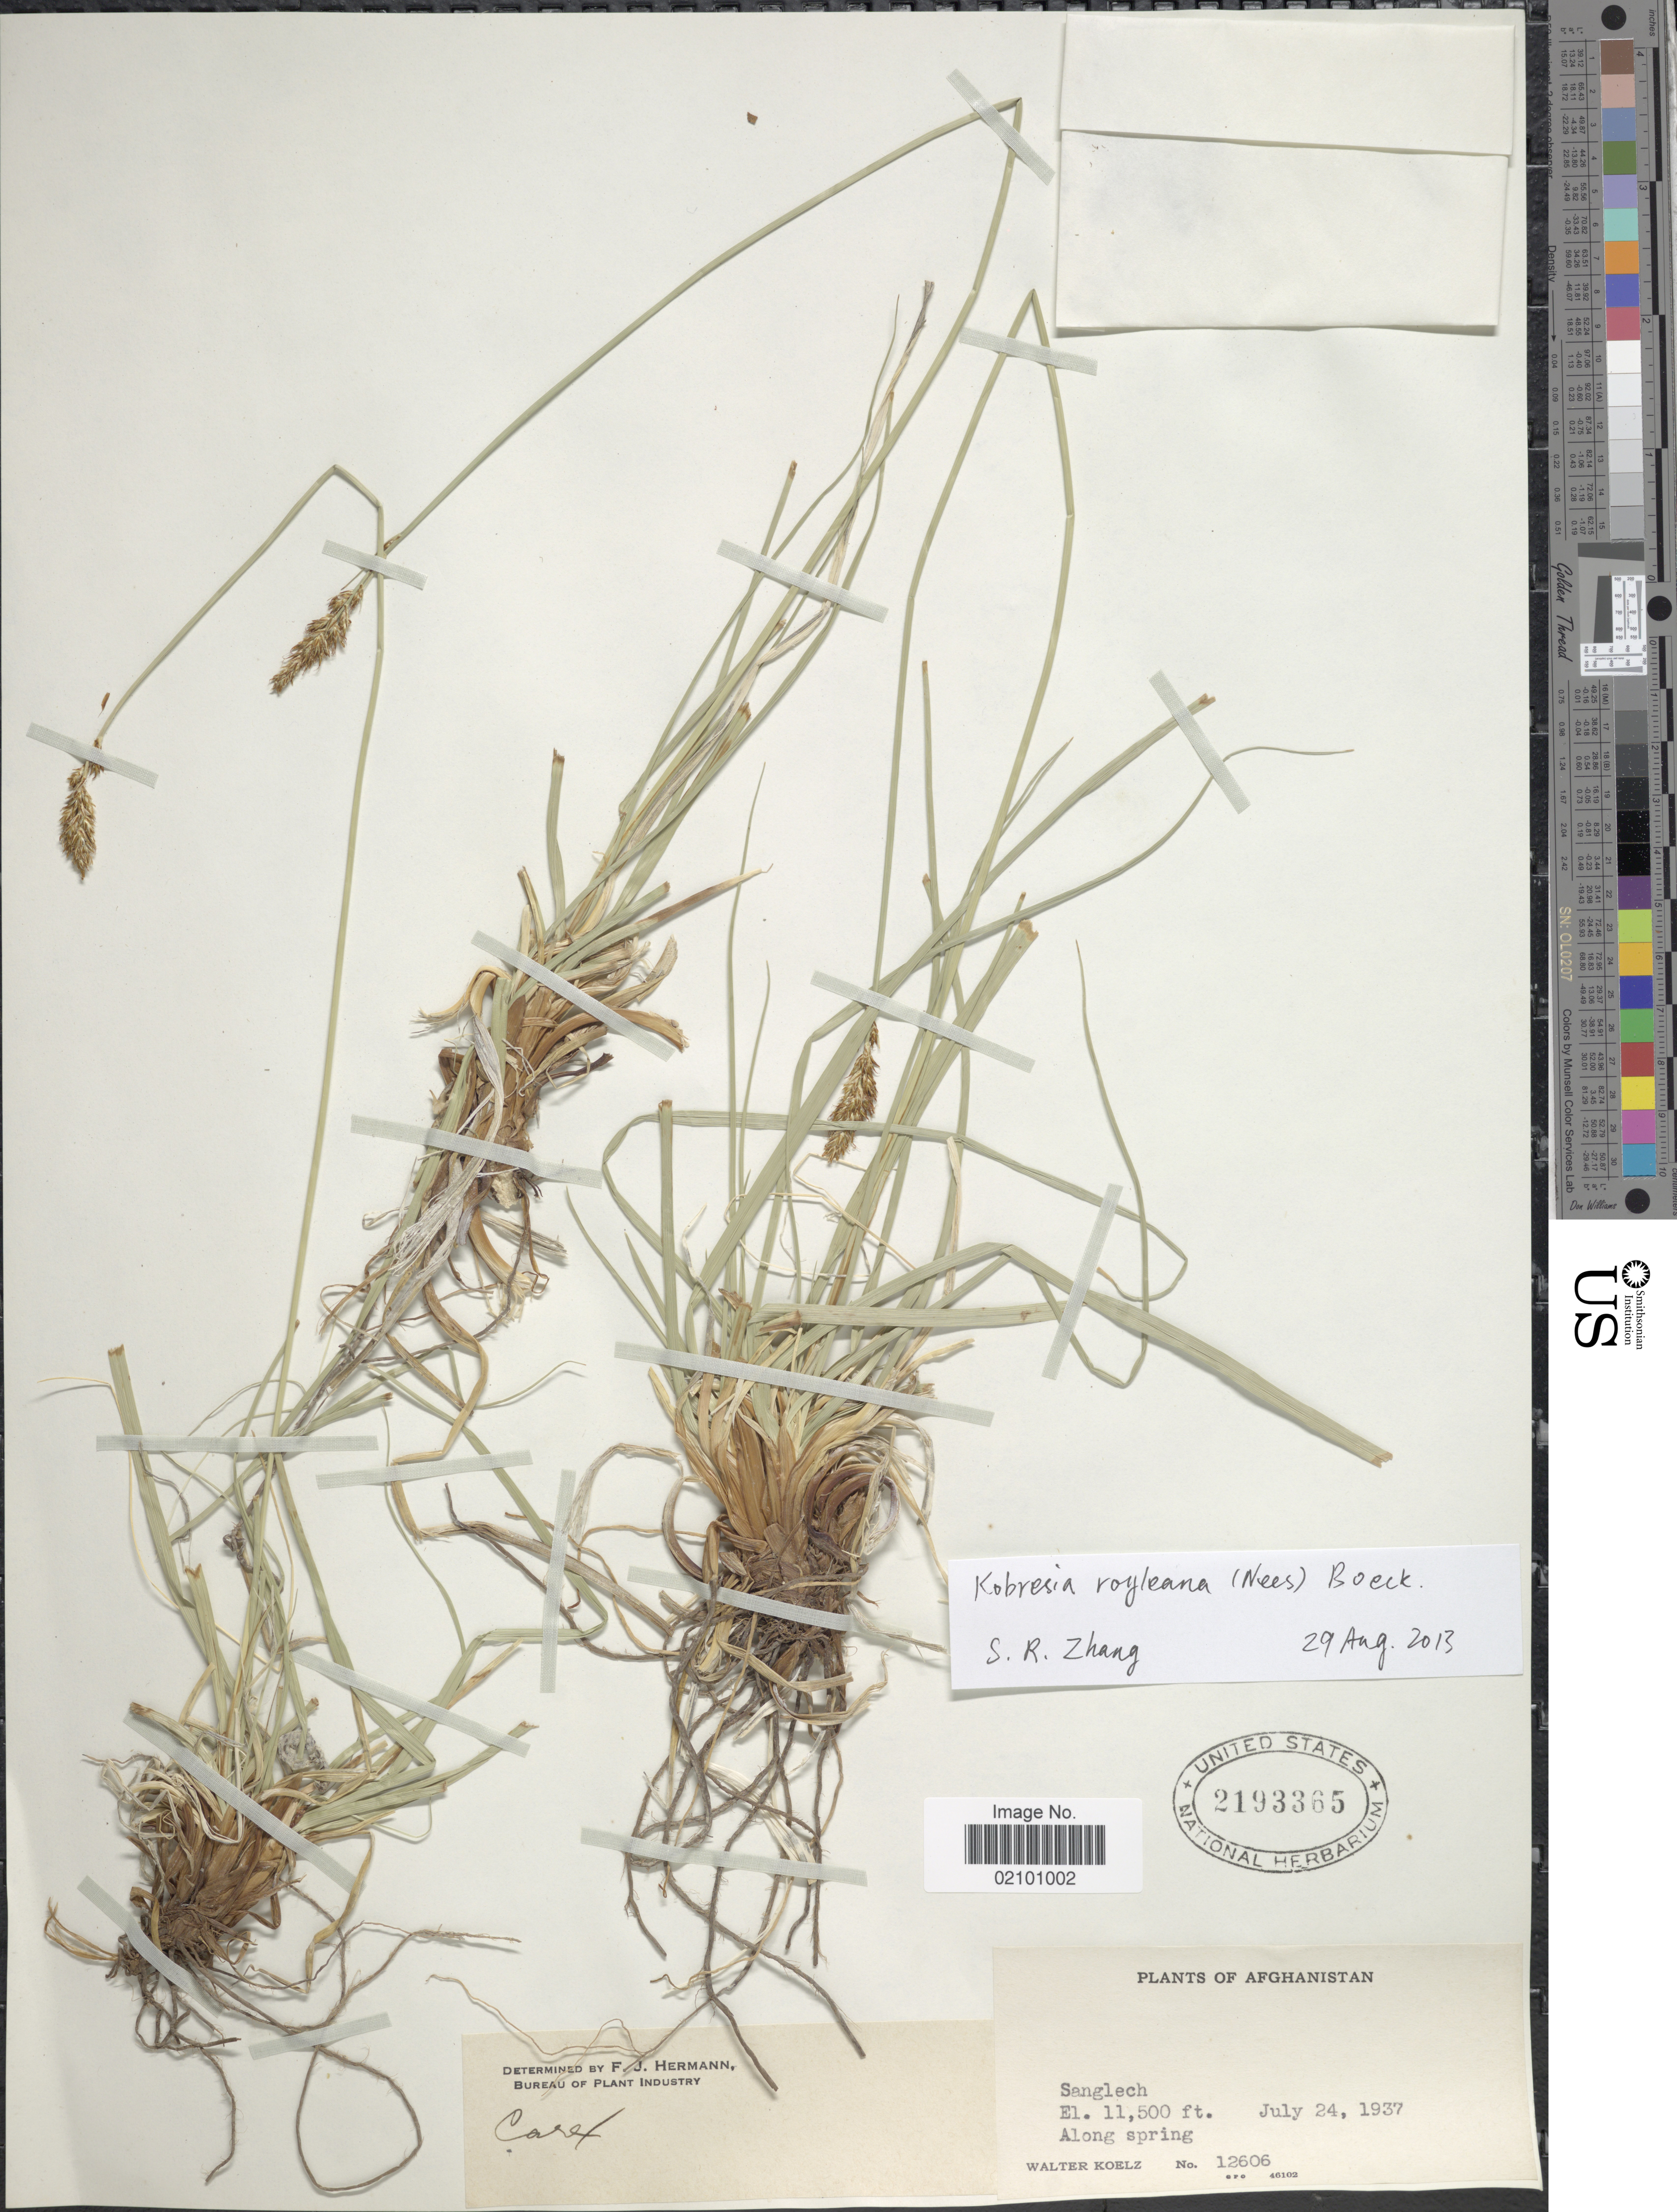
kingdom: Plantae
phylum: Tracheophyta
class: Liliopsida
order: Poales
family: Cyperaceae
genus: Carex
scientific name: Carex kokanica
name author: (Regal) S.R. Zhang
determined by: Strong, M. T., (US), Smithsonian Institution - National Museum of Natural History (UNITED STATES)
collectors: W. N. Koelz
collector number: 12606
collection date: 1937-07-24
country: Afghanistan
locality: Sanglech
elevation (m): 3505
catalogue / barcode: US 2193365